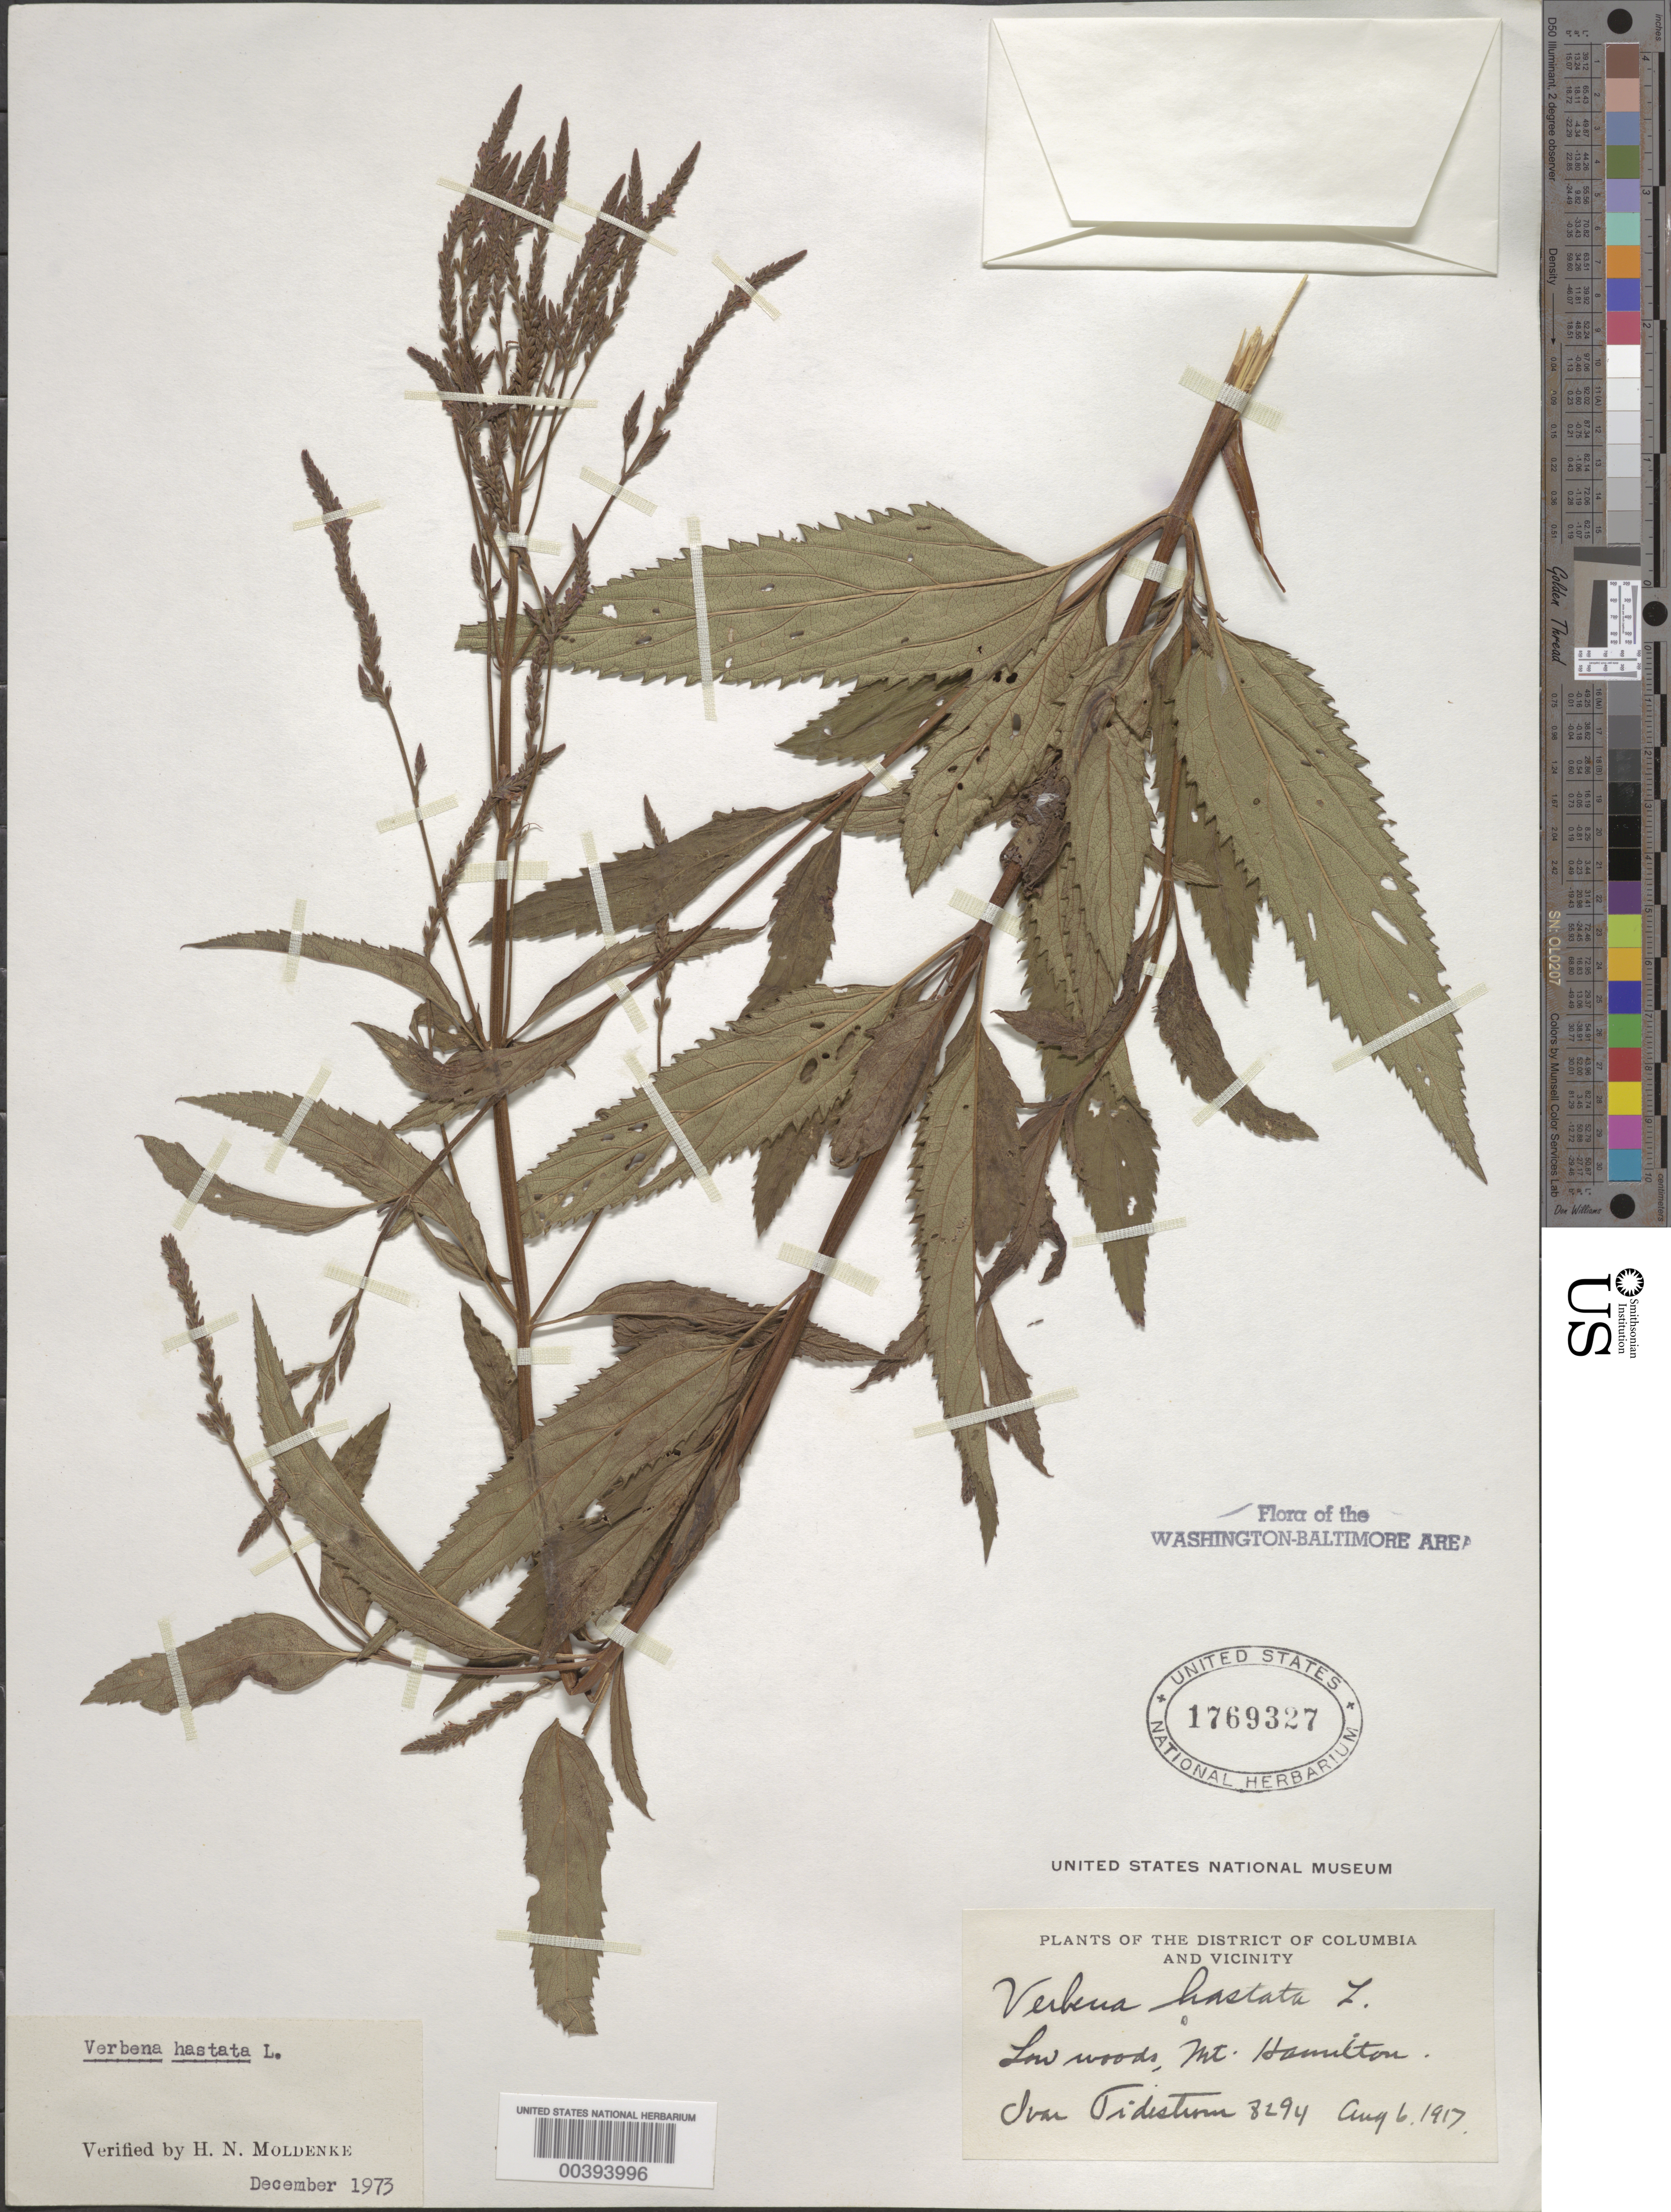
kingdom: Plantae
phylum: Tracheophyta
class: Magnoliopsida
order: Lamiales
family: Verbenaceae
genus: Verbena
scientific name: Verbena hastata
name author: L.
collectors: I. F. Tidestrom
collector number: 8294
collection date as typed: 06 Aug 1917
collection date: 1917-08-06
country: United States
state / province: District of Columbia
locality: Mount Hamilton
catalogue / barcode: US 1769327